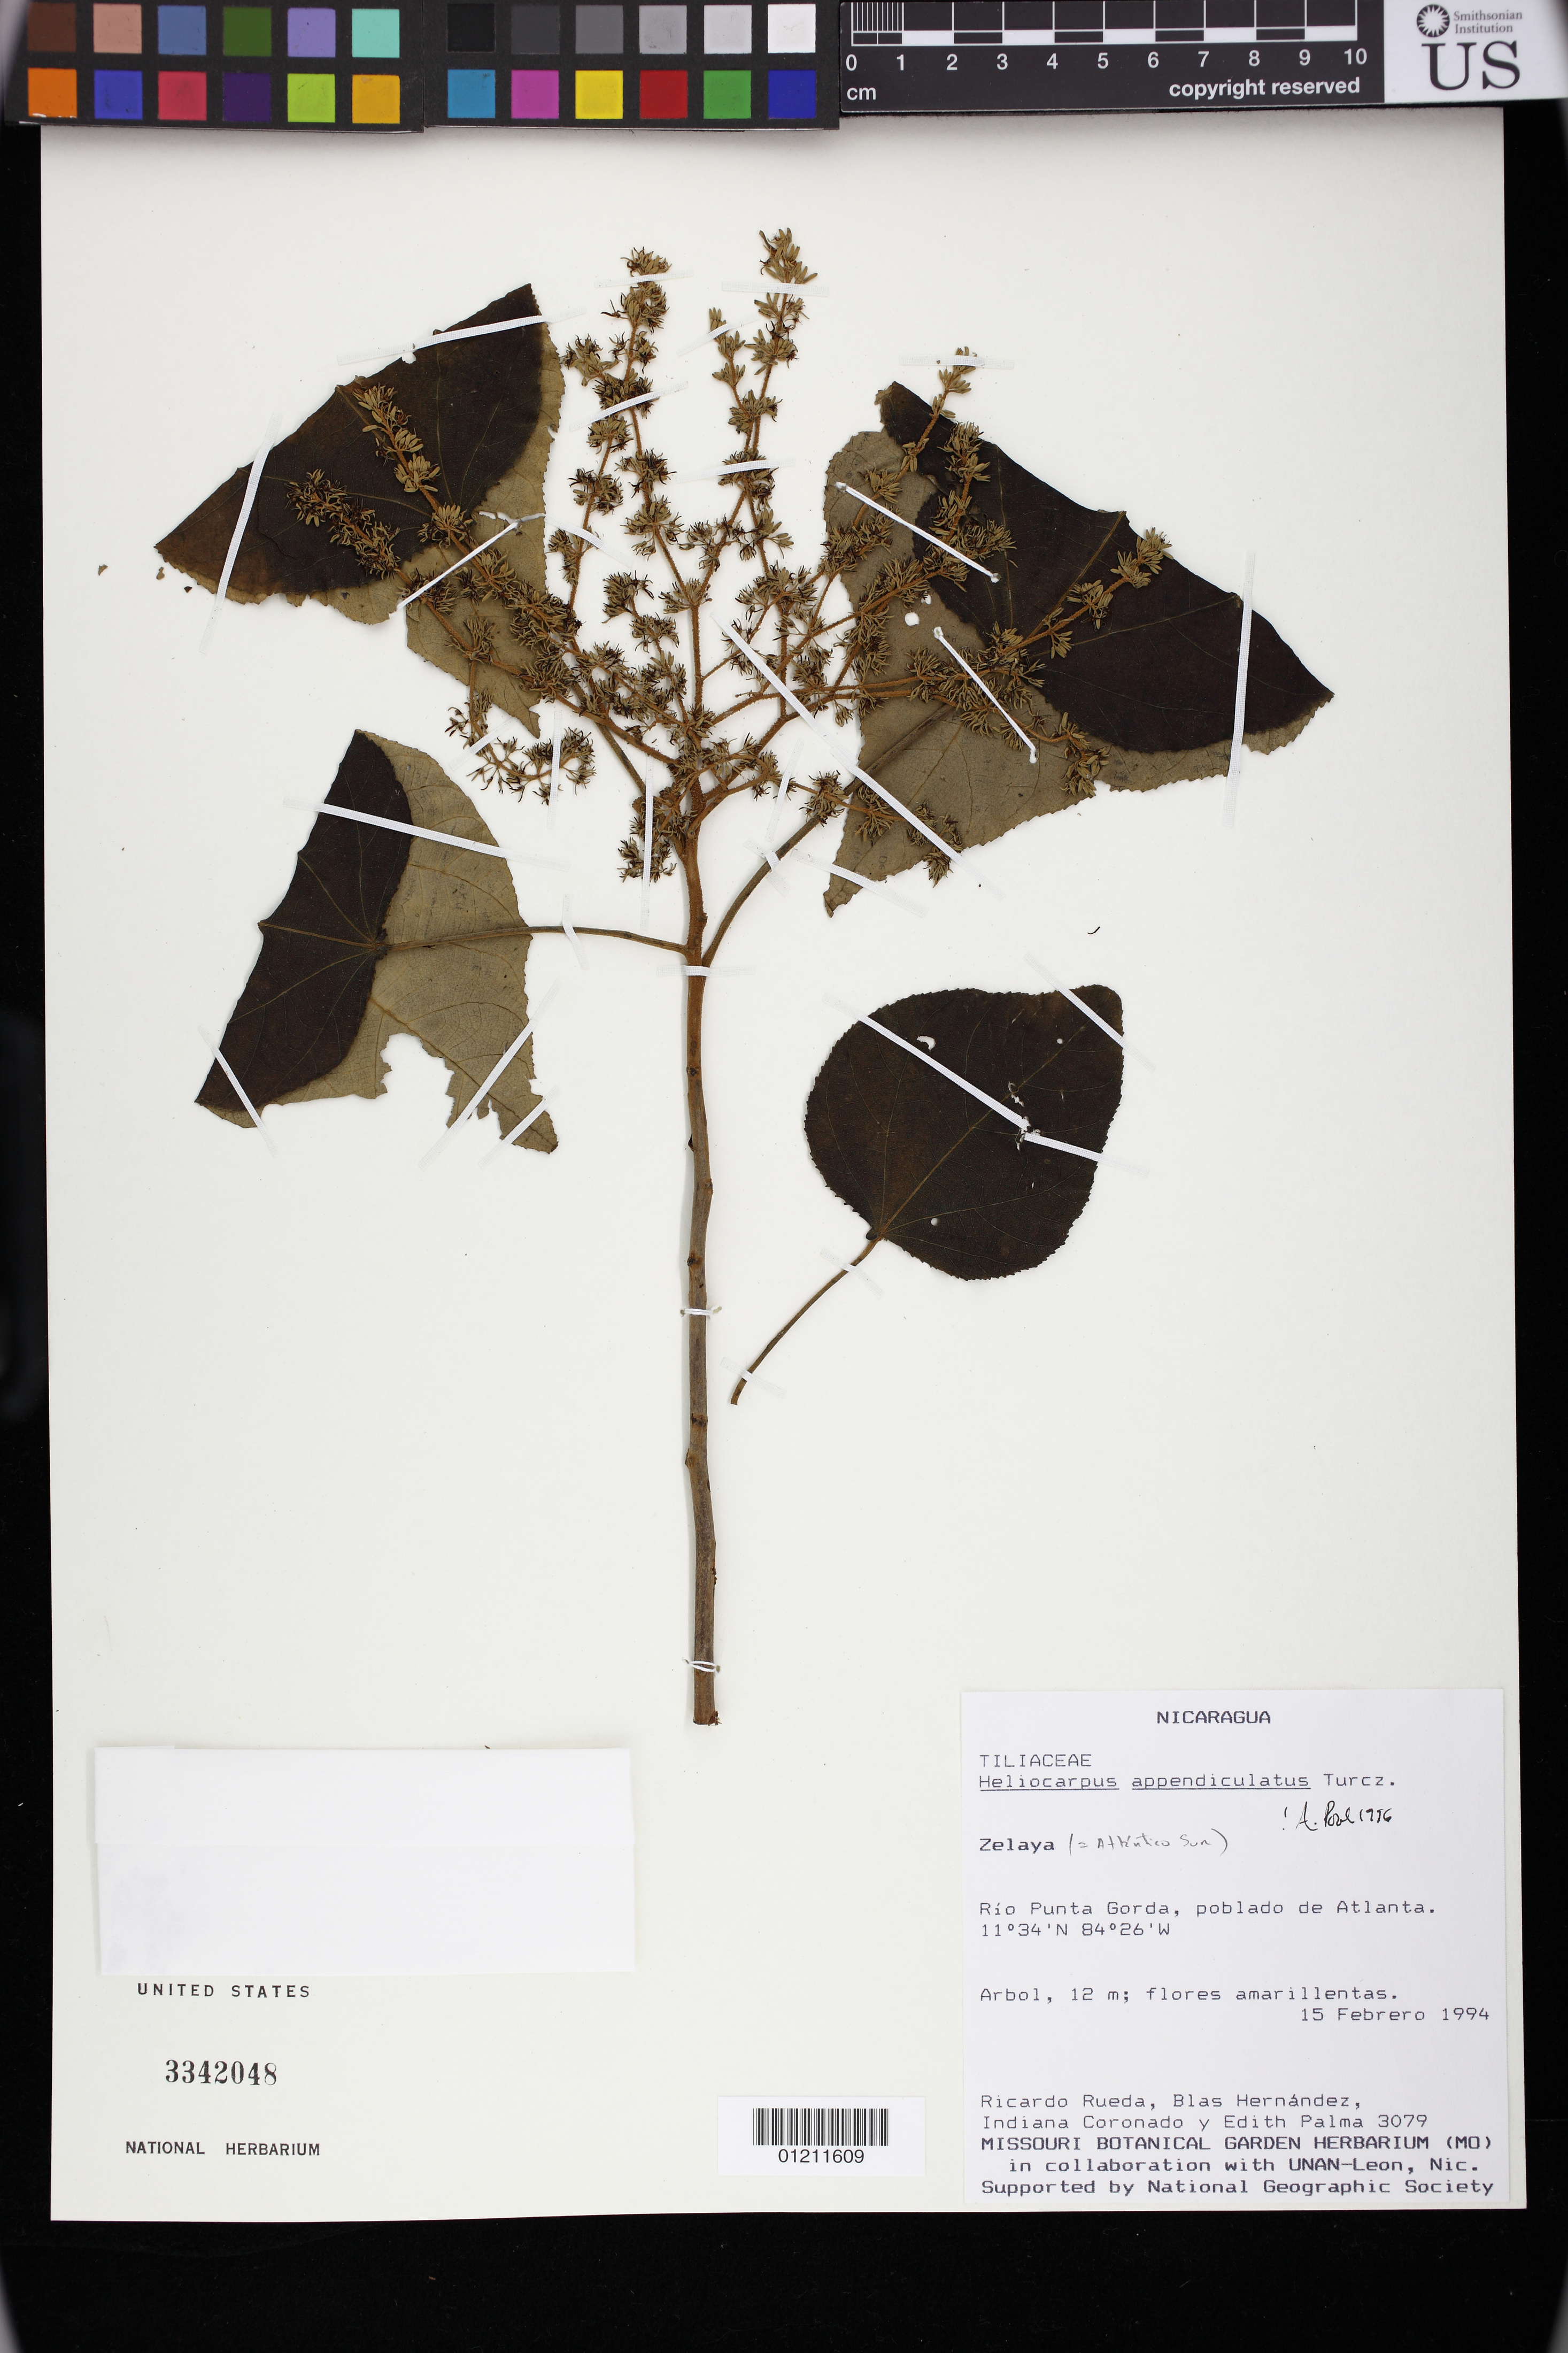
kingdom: Plantae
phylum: Tracheophyta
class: Magnoliopsida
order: Malvales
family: Malvaceae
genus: Heliocarpus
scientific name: Heliocarpus appendiculatus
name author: Turcz.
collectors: R. Rueda, B. Hernández, I. Coronado & E. Palma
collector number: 3079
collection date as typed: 15 Feb 1994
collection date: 1994-02-15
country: Nicaragua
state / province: Atlántico Sur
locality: Zelaya: Rio Punta Gorda, poblado de Atlanta.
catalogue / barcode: US 3342048